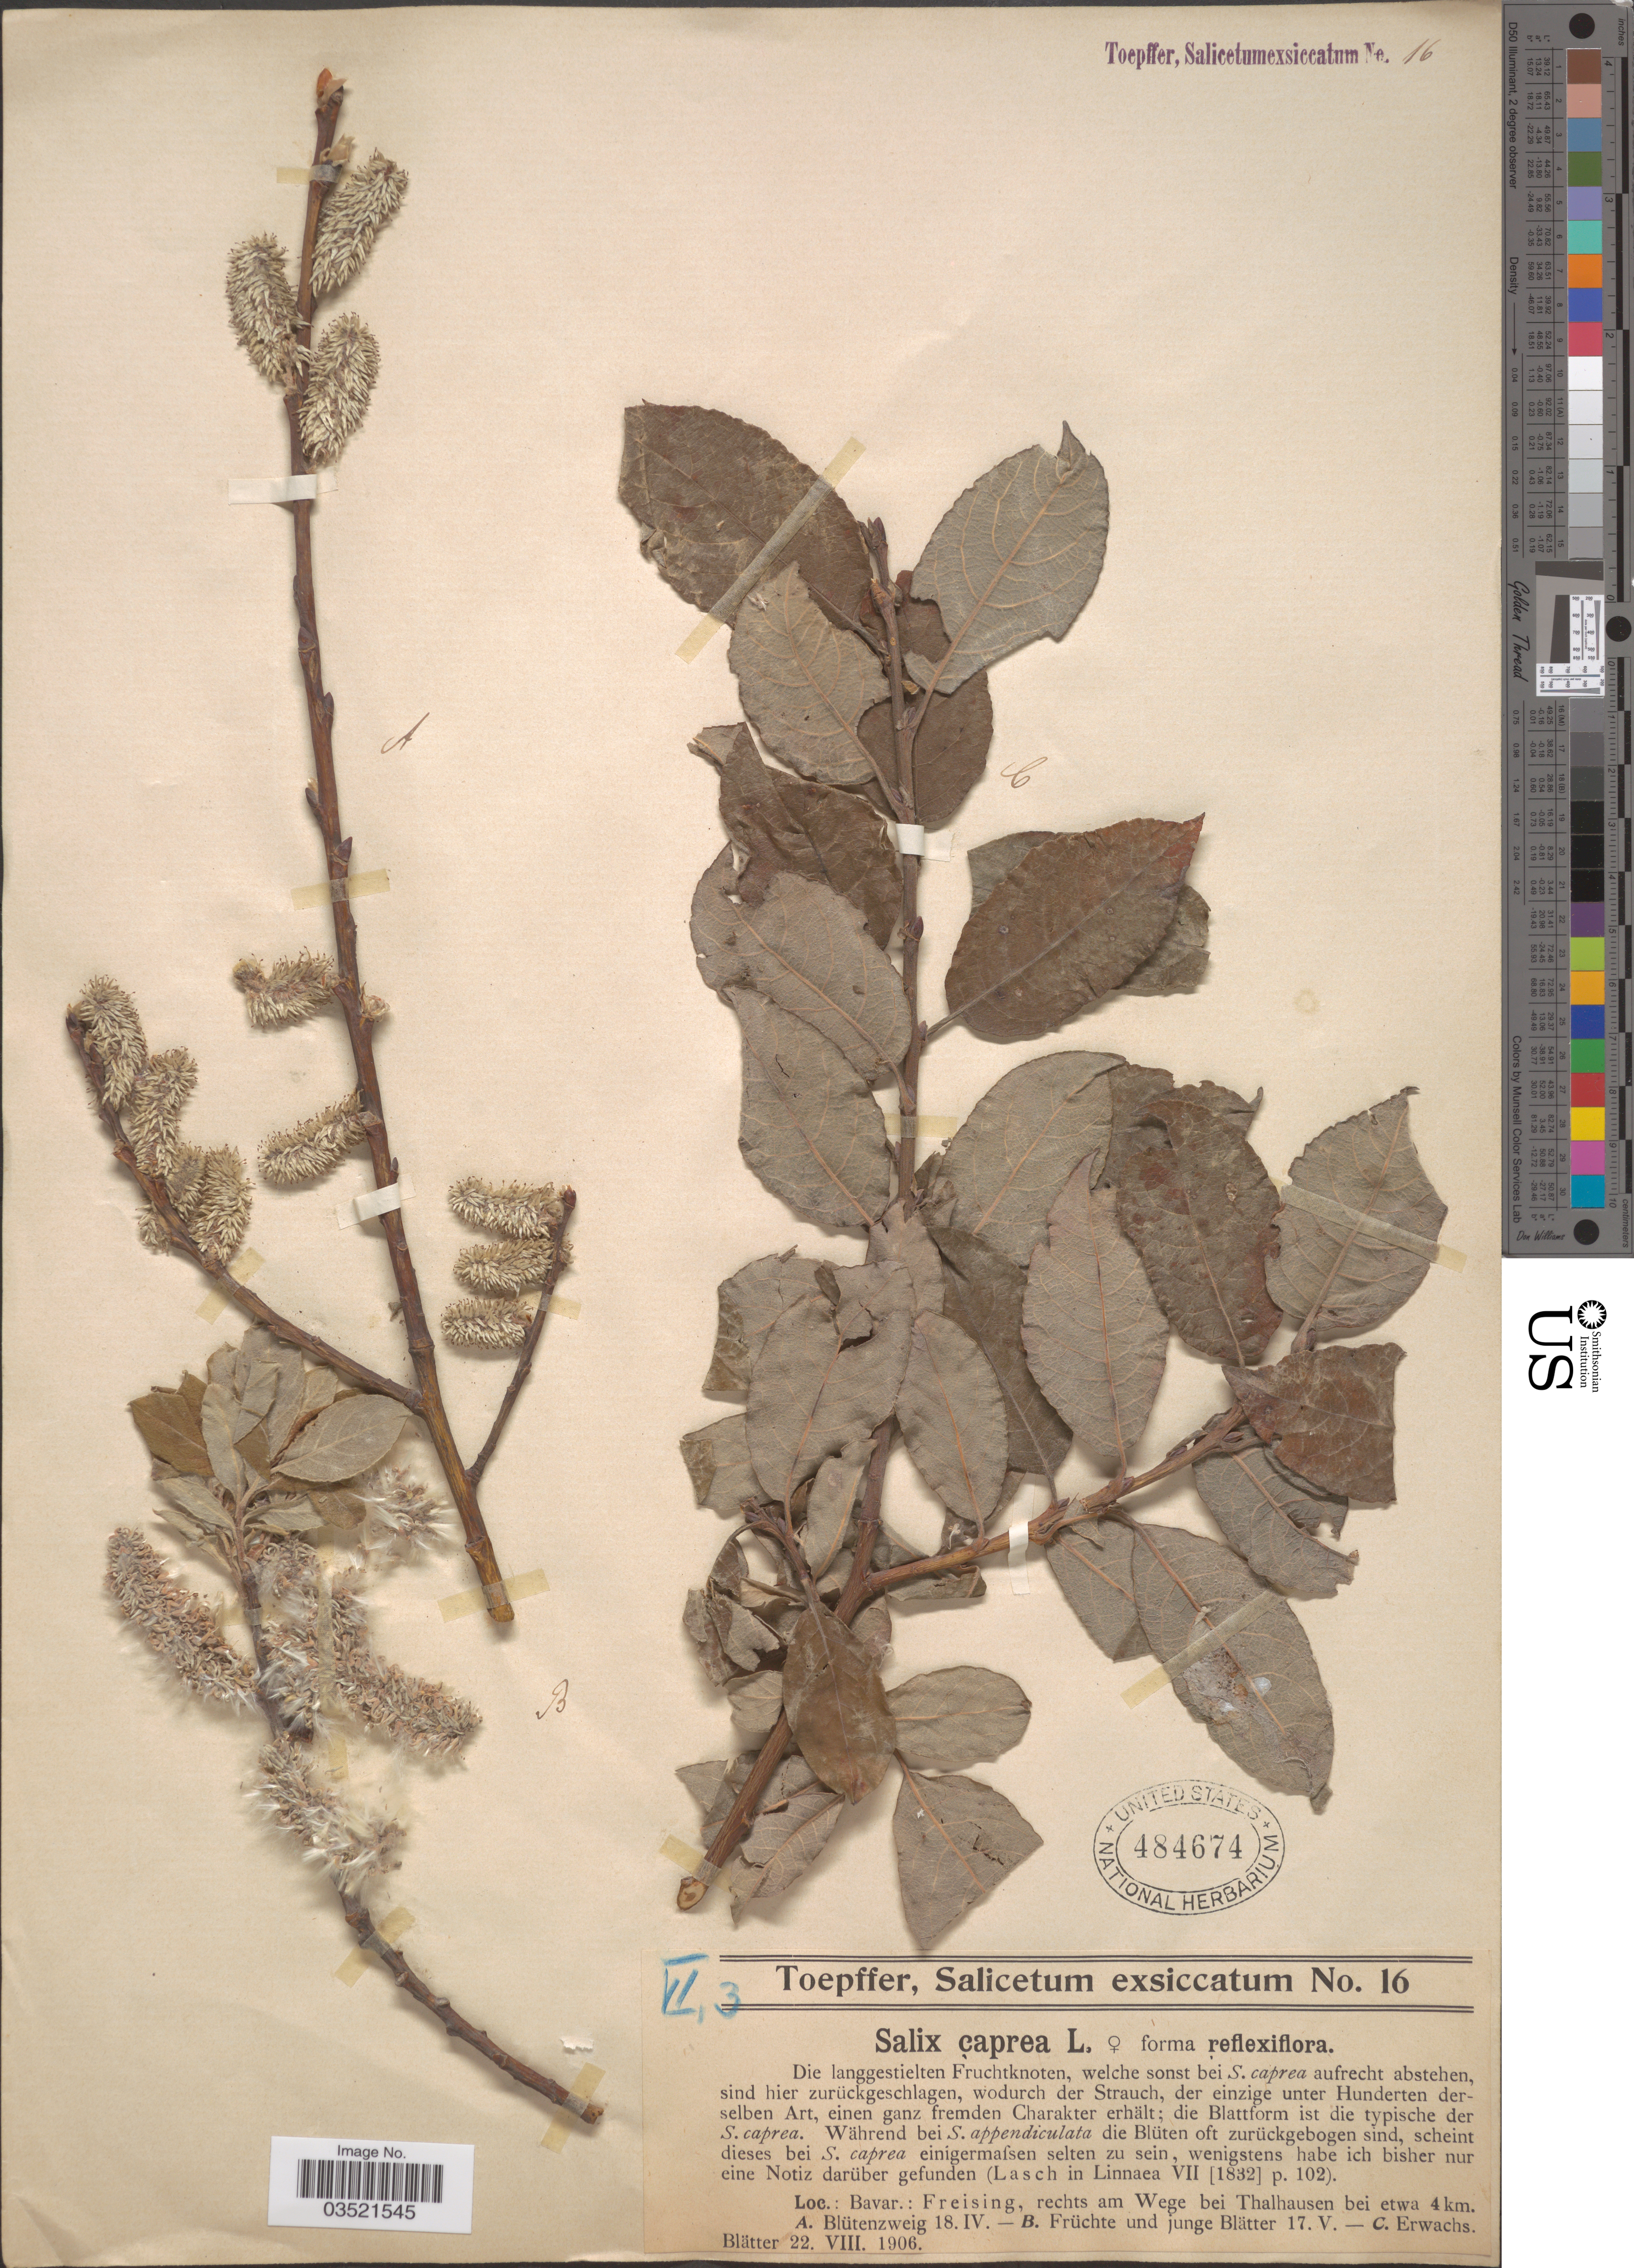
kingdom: Plantae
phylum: Tracheophyta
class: Magnoliopsida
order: Malpighiales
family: Salicaceae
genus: Salix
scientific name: Salix caprea f. reflexiflora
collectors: A. Toepffer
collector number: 16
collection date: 1906-04-18/1906-08-22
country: Germany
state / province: Bayern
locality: Bavar.: Freising, rechts am Wege bei Thalhausen bei etwa 4 km.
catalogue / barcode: US 484674